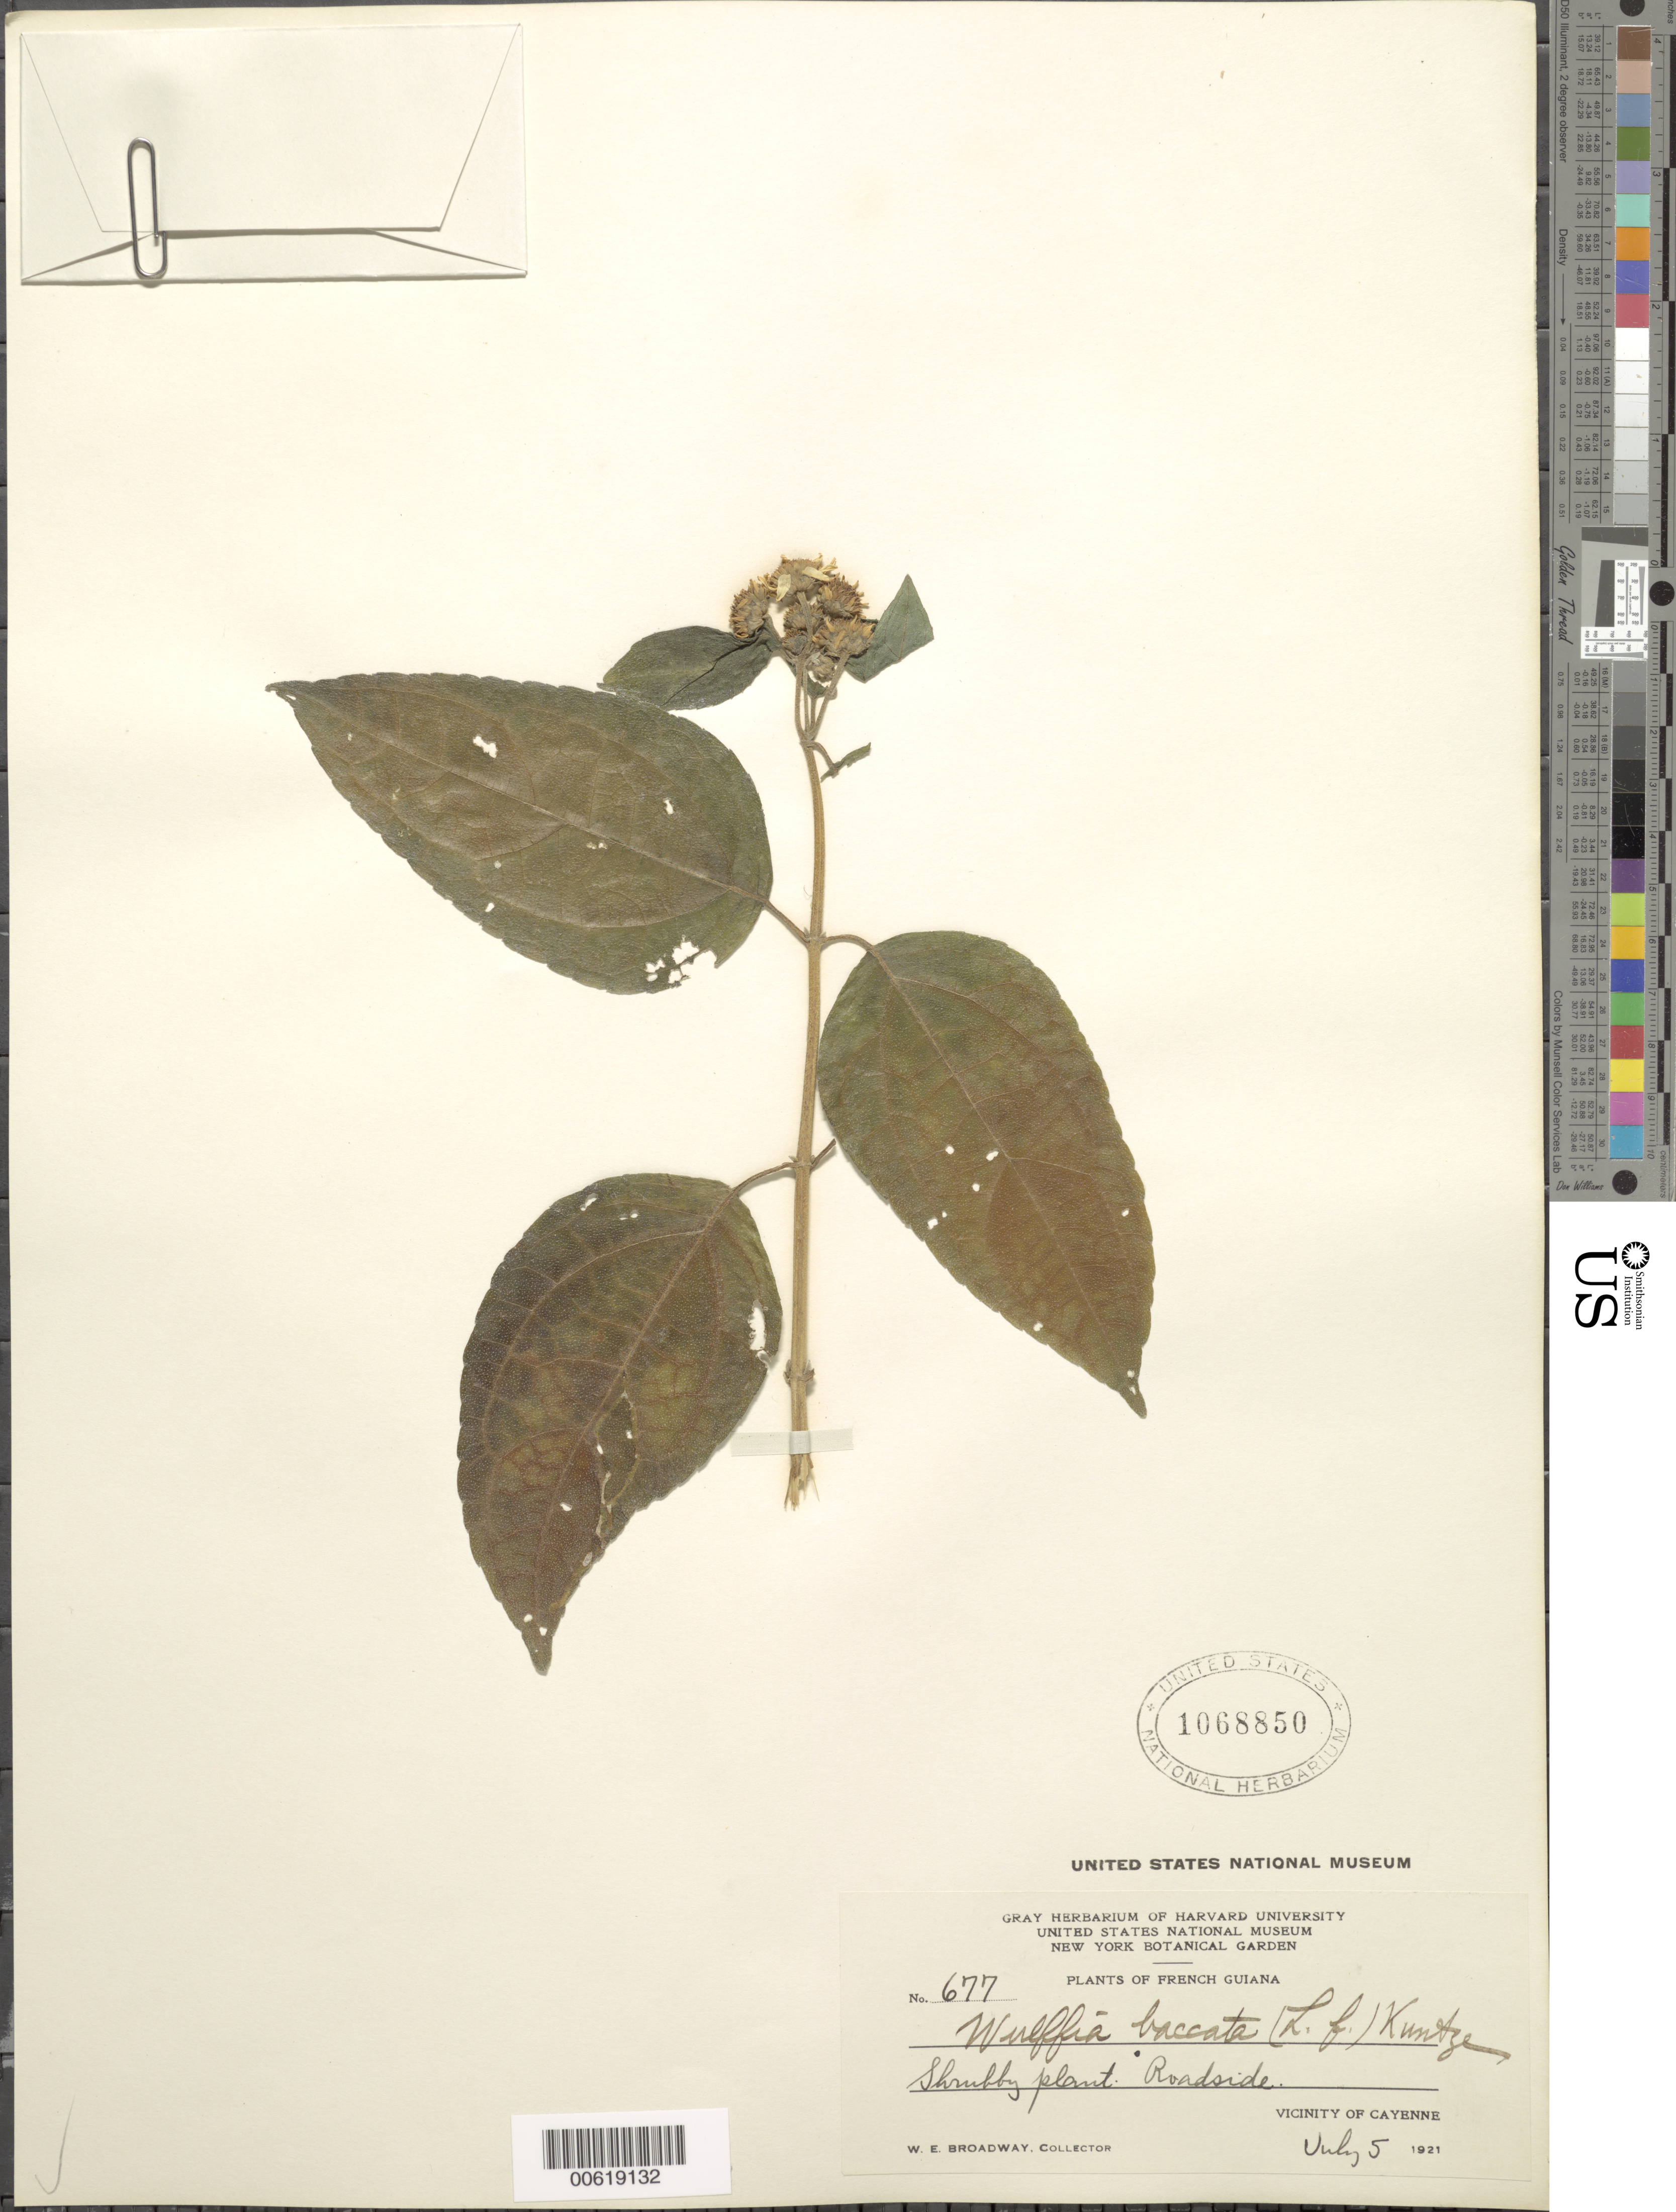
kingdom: Plantae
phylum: Tracheophyta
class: Magnoliopsida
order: Asterales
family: Asteraceae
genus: Wulffia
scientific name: Wulffia baccata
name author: (L. f.) Kuntze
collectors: W. E. Broadway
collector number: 677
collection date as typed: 5-Jul-21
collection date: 1921-07-05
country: French Guiana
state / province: Cayenne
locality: Cayenne, vic.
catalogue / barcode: US 1068850